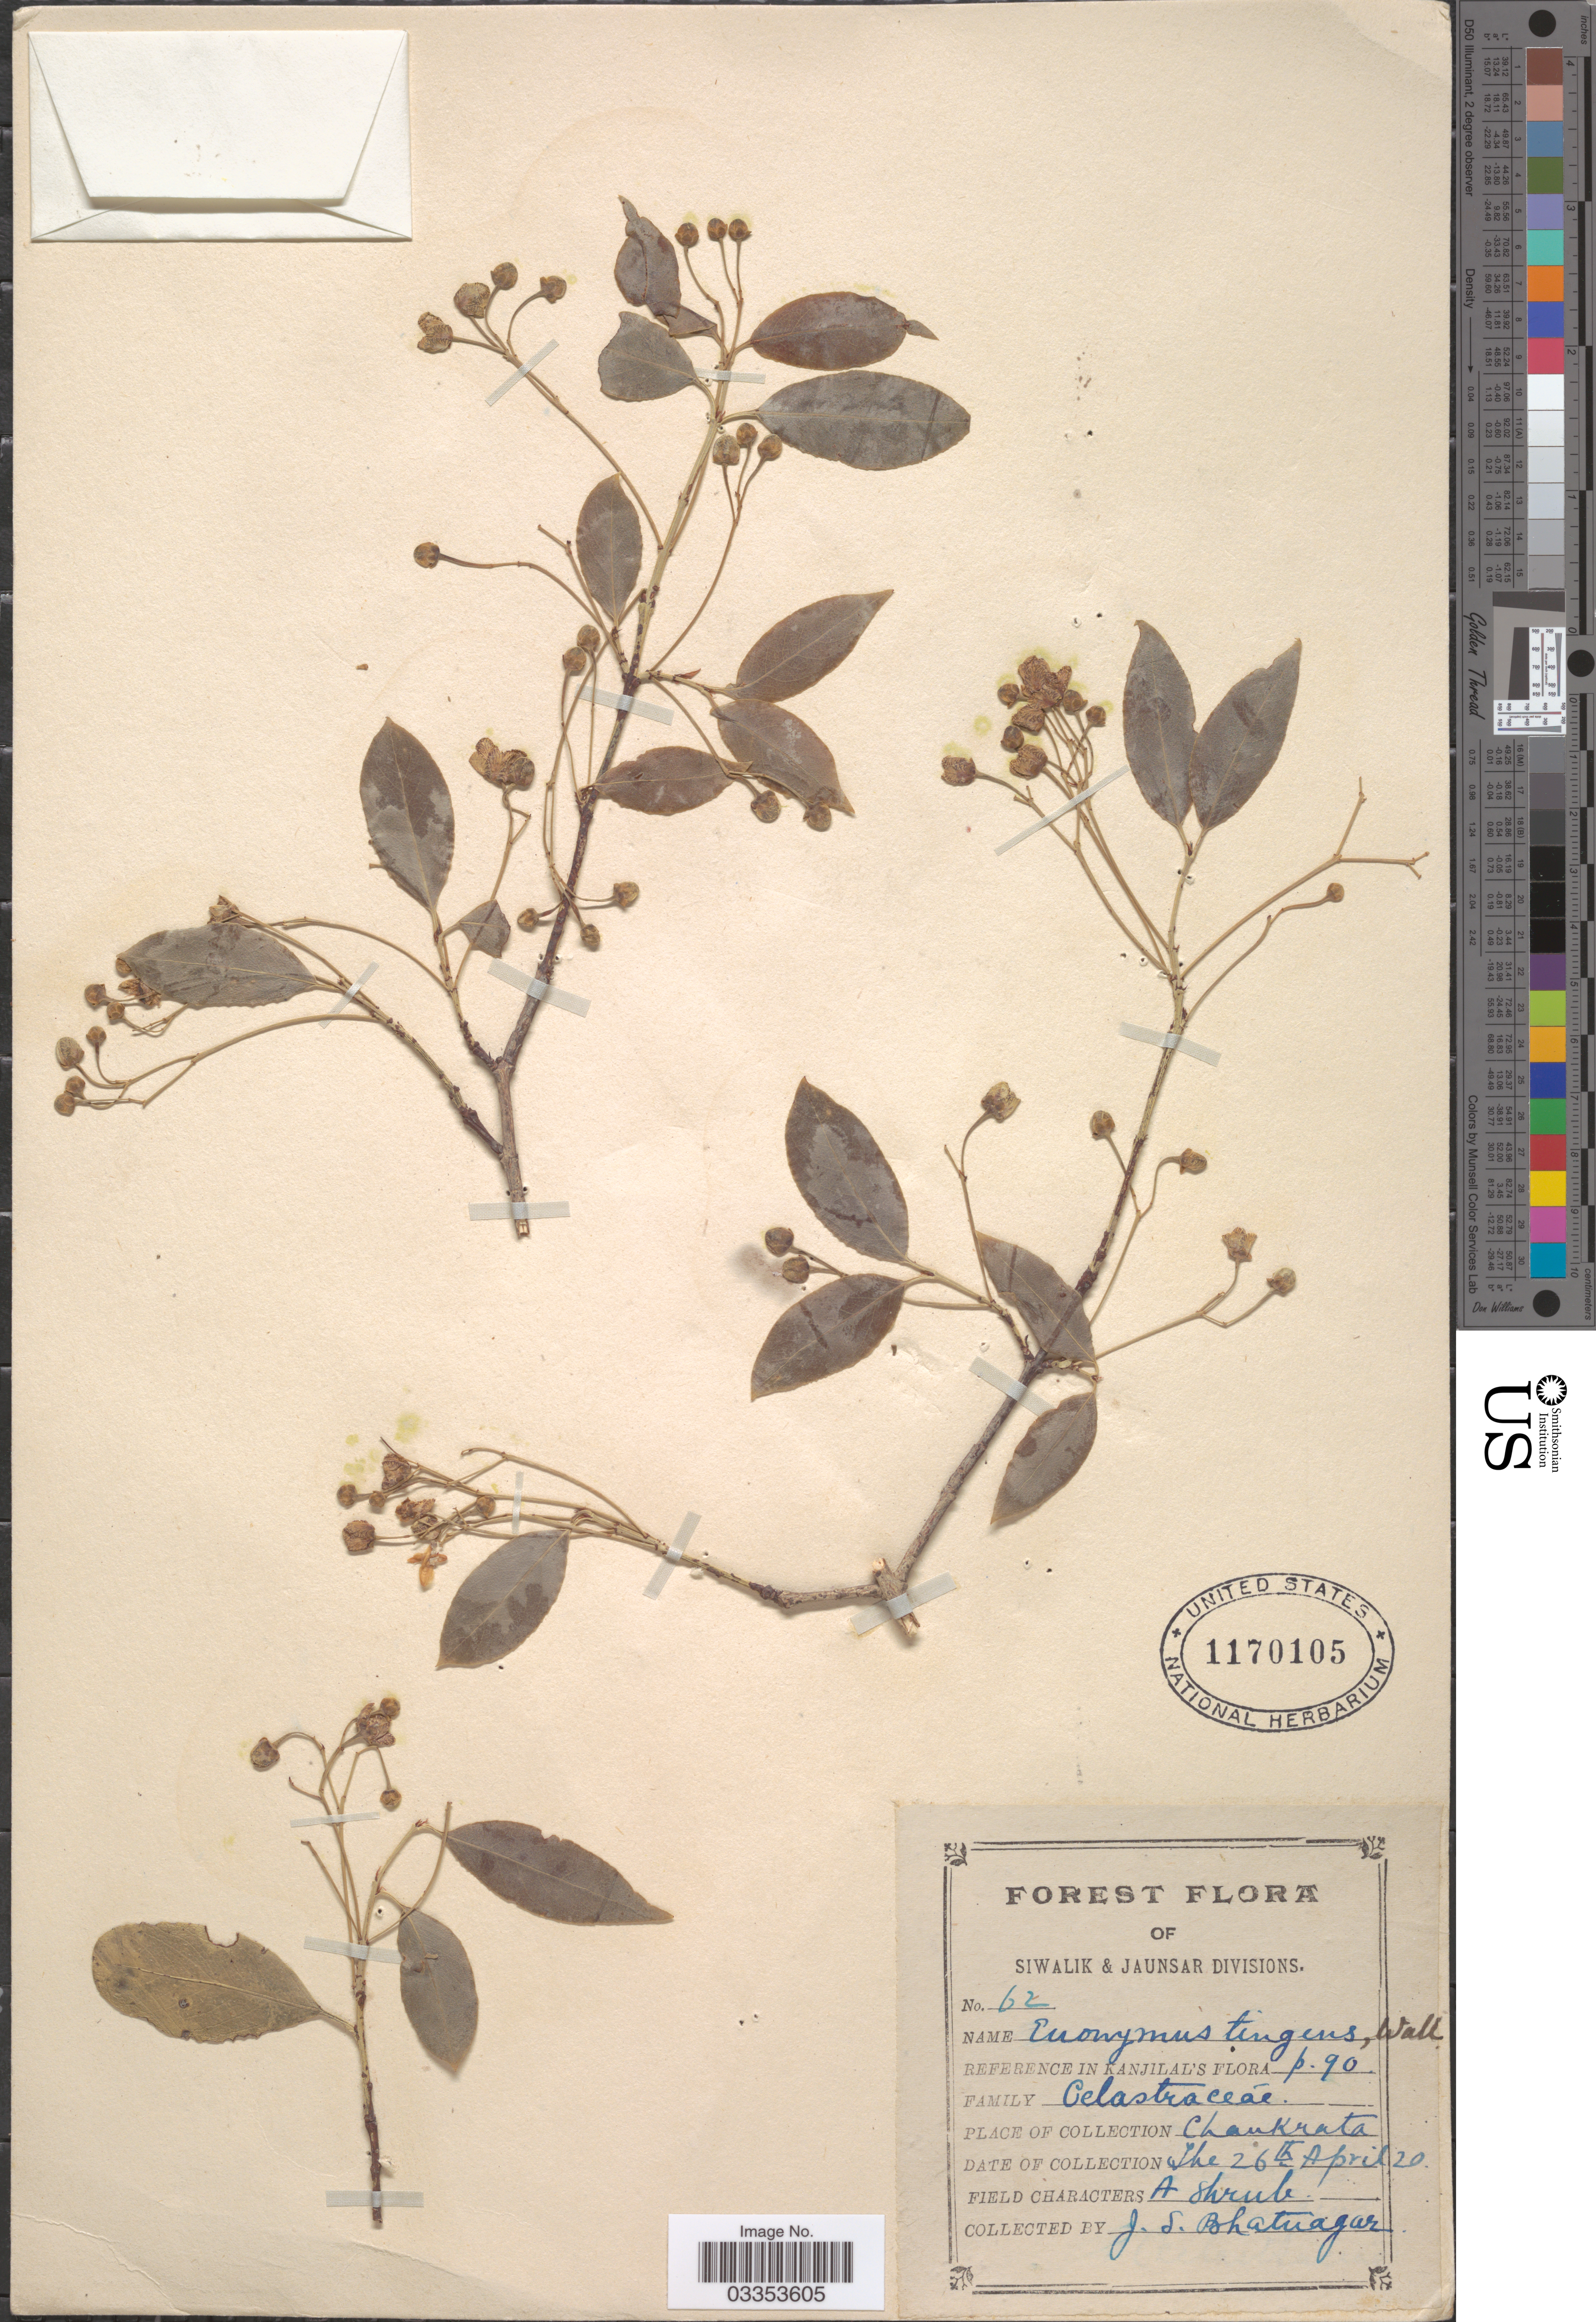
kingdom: Plantae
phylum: Tracheophyta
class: Magnoliopsida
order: Celastrales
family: Celastraceae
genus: Euonymus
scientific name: Euonymus tingens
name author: Wall.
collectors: J. Bhatuagar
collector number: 62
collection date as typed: Transcribed d/m/y: 26/4/20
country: India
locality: Siwalik & Jaunsar Divisions. Chankrata.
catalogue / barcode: US 1170105